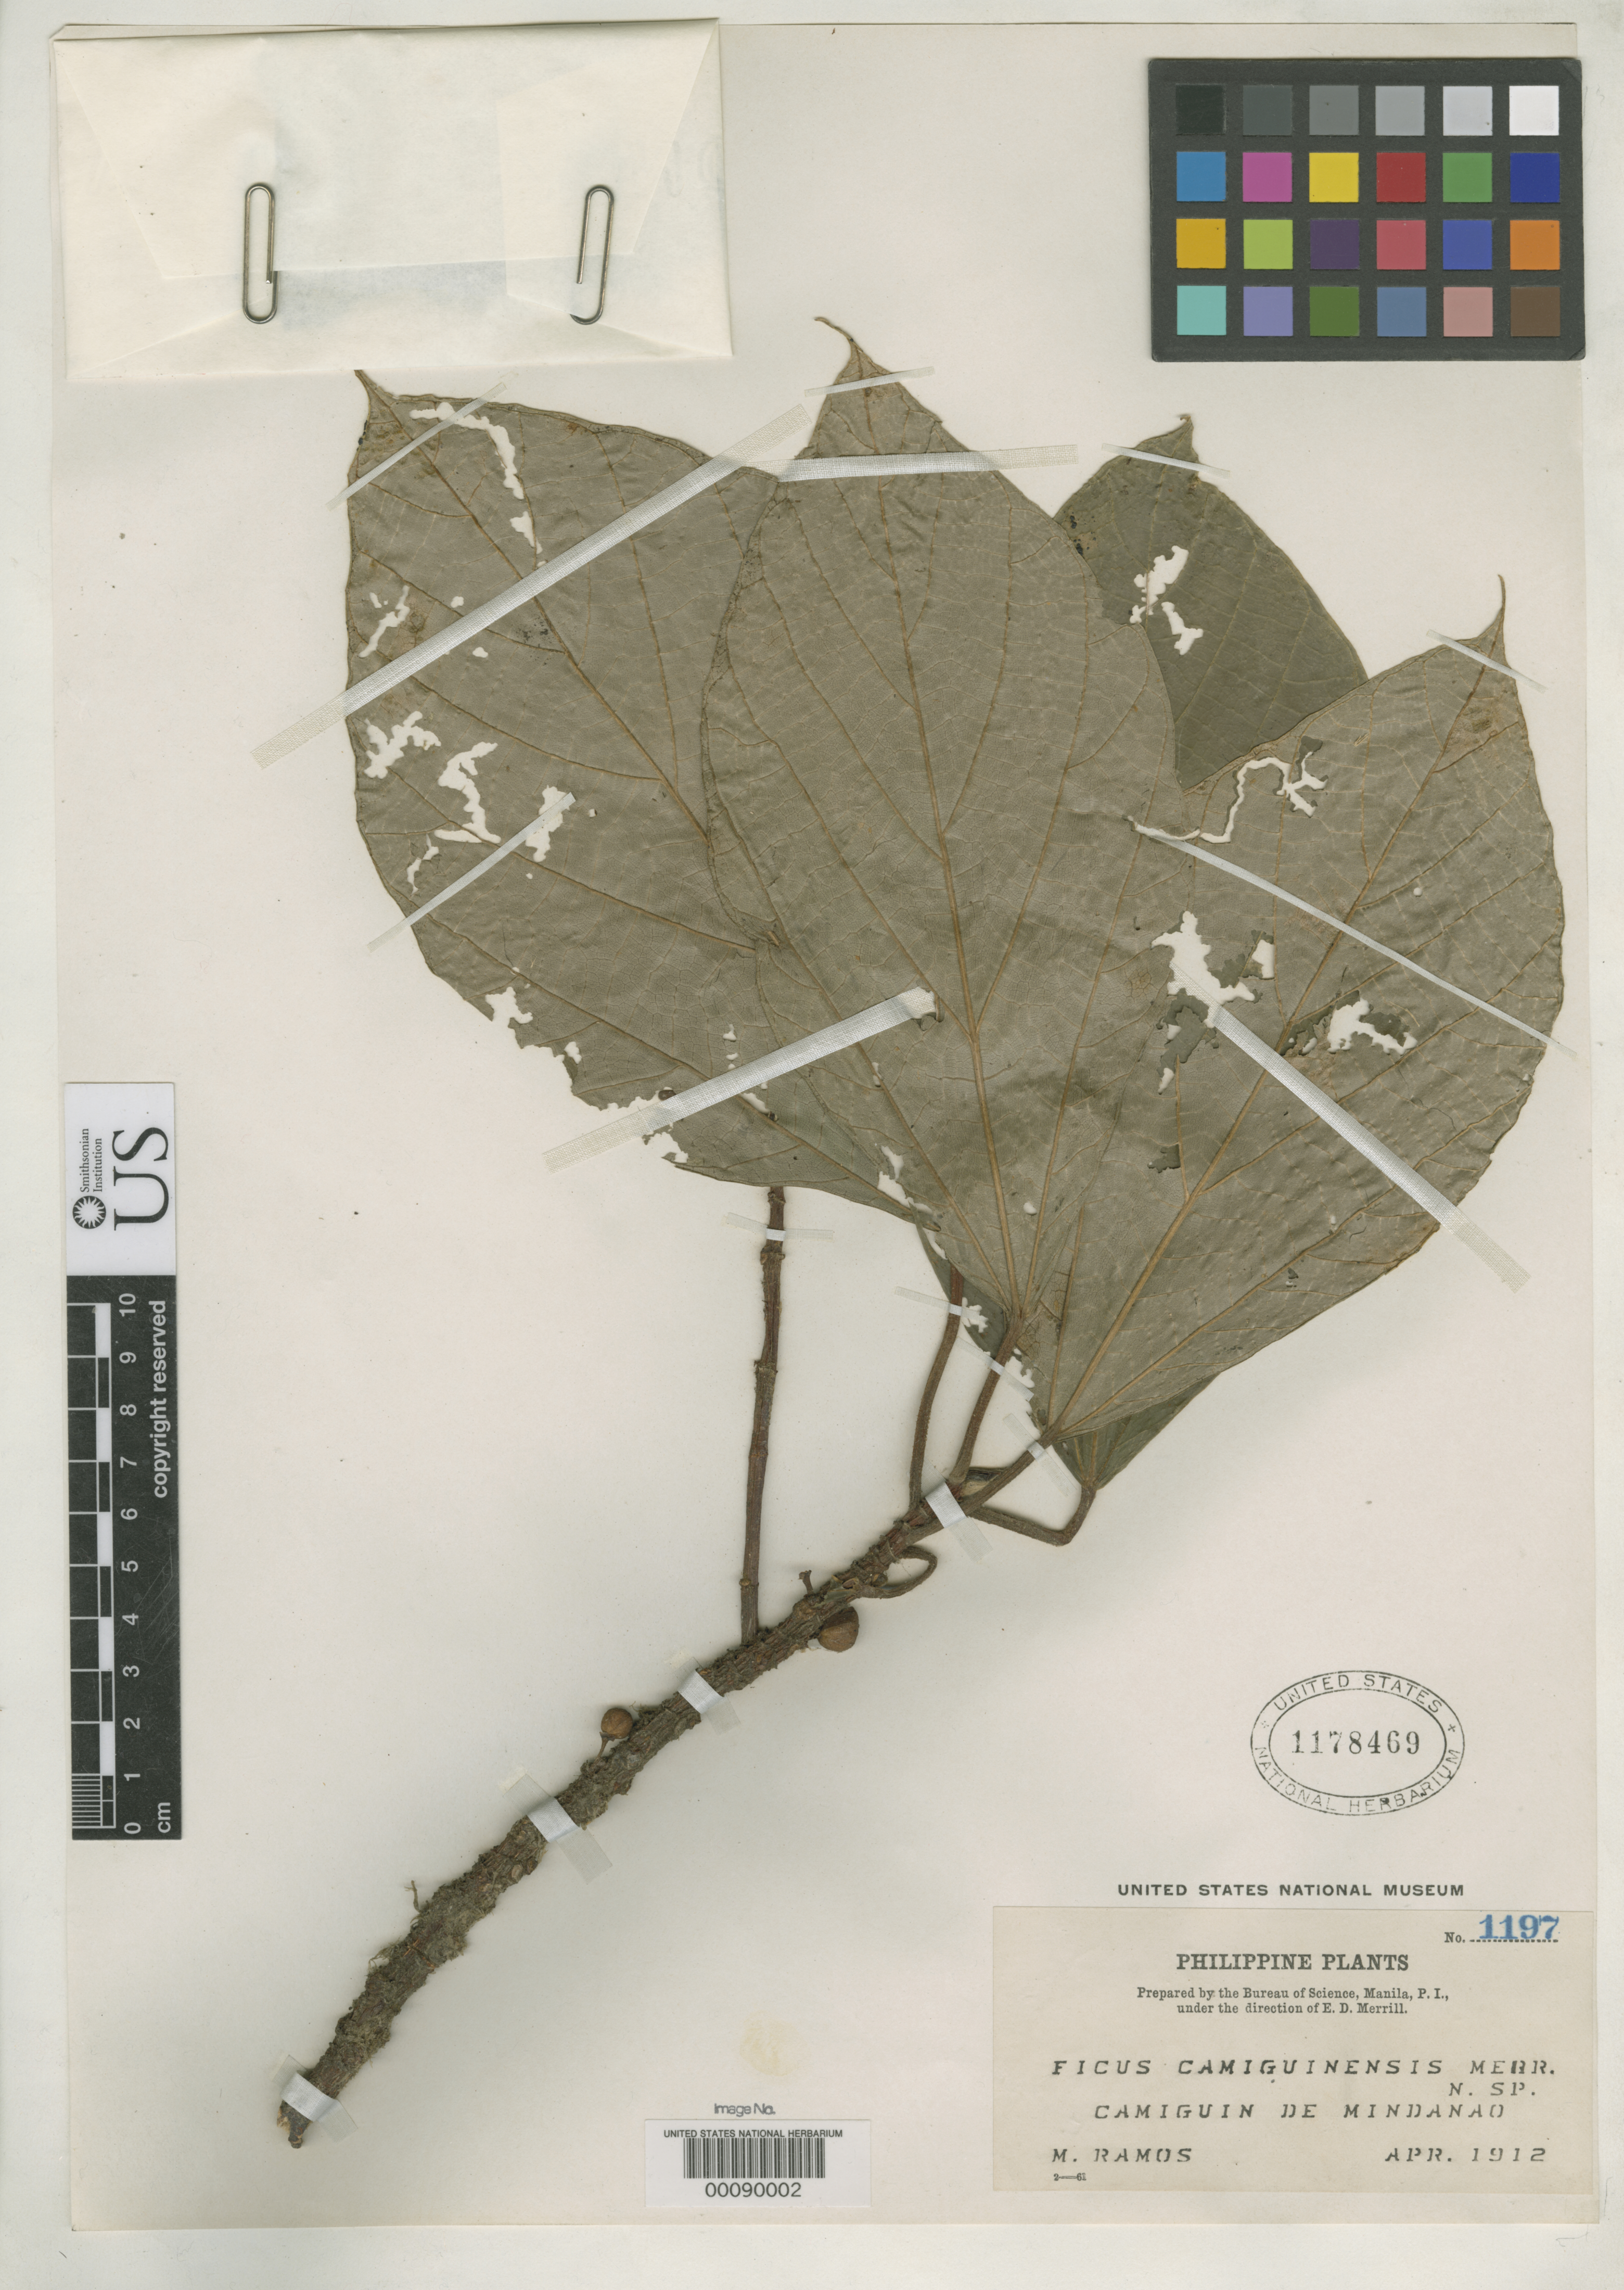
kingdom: Plantae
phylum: Tracheophyta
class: Magnoliopsida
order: Rosales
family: Moraceae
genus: Ficus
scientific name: Ficus camiguinensis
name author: Merr.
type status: Isotype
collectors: M. Ramos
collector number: Phil. Pl. 1197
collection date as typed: Apr 1912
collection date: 1912-04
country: Philippines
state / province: Northern Mindanao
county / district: Camiguin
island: Camiguin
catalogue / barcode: US 1178469